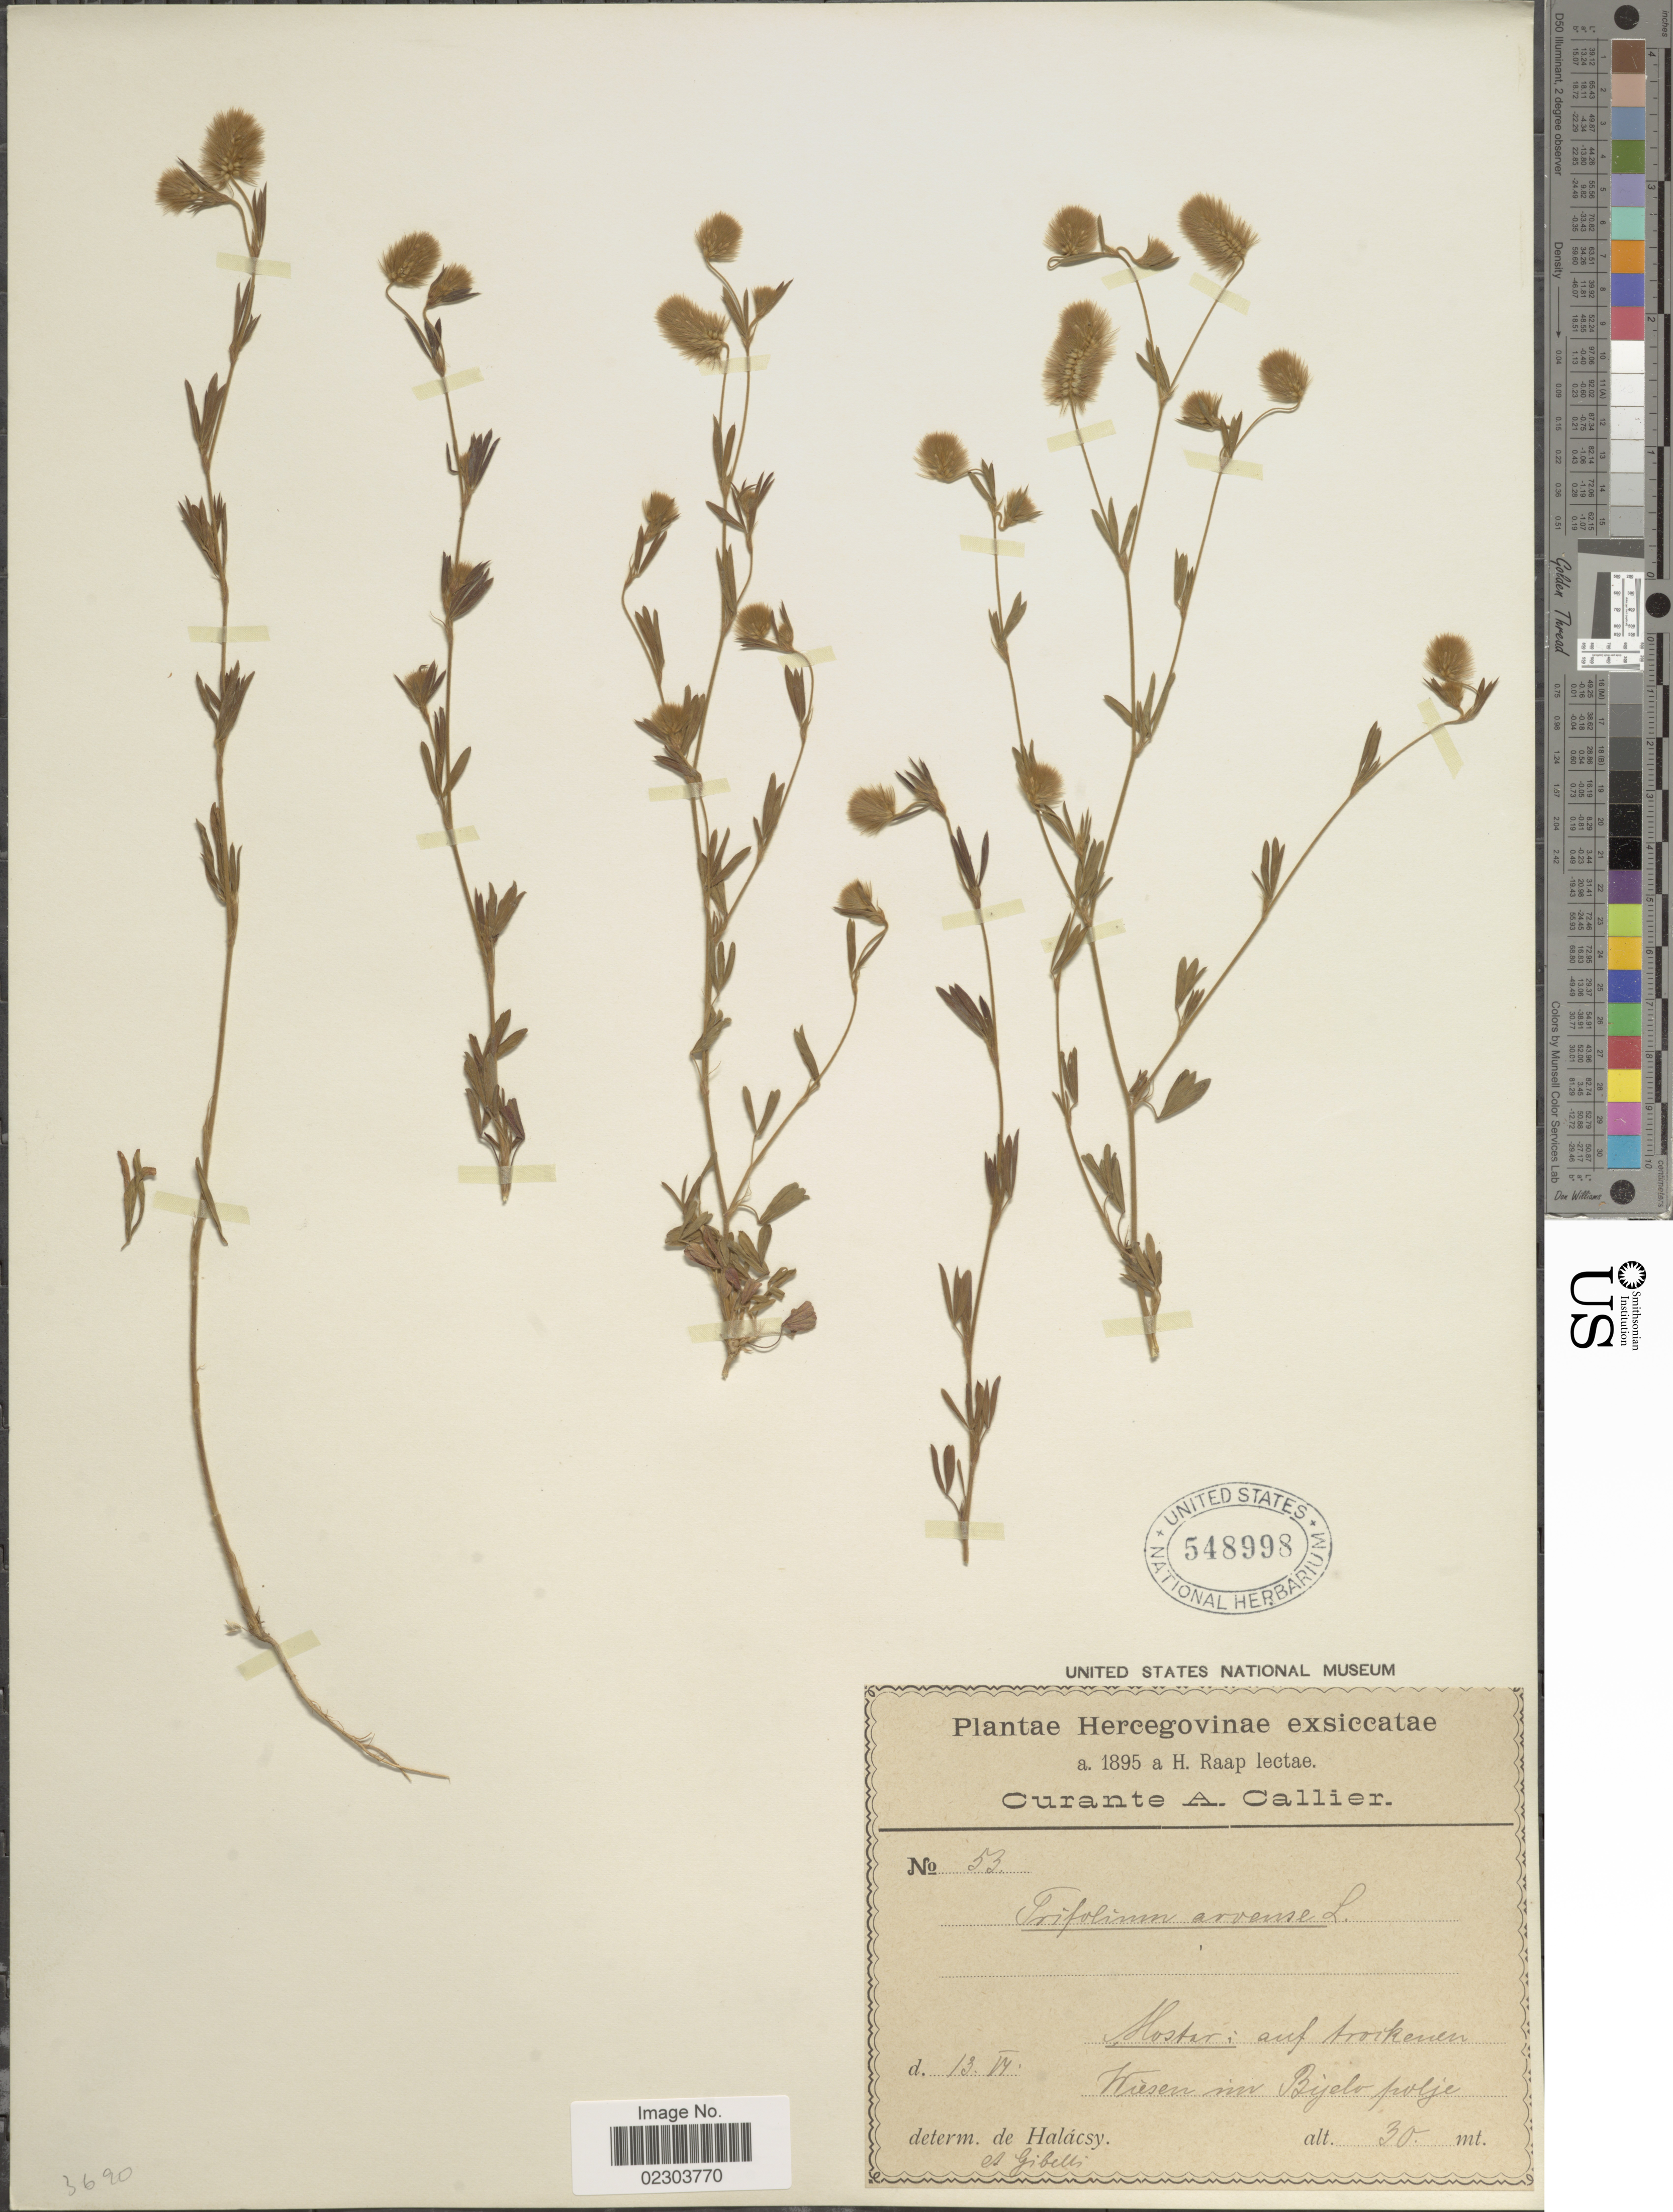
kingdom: Plantae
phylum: Tracheophyta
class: Magnoliopsida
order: Fabales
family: Fabaceae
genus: Trifolium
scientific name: Trifolium arvense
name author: L.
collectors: C. A. Callier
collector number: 53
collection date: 1895-09-13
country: Bosnia and Herzegovina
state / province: Federation of B&H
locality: Hostar: auf troikener, Wiesen nr Bijdo polje [interpreted] Mostar; Bijelo Polje (Potoci)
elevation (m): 30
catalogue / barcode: US 548995